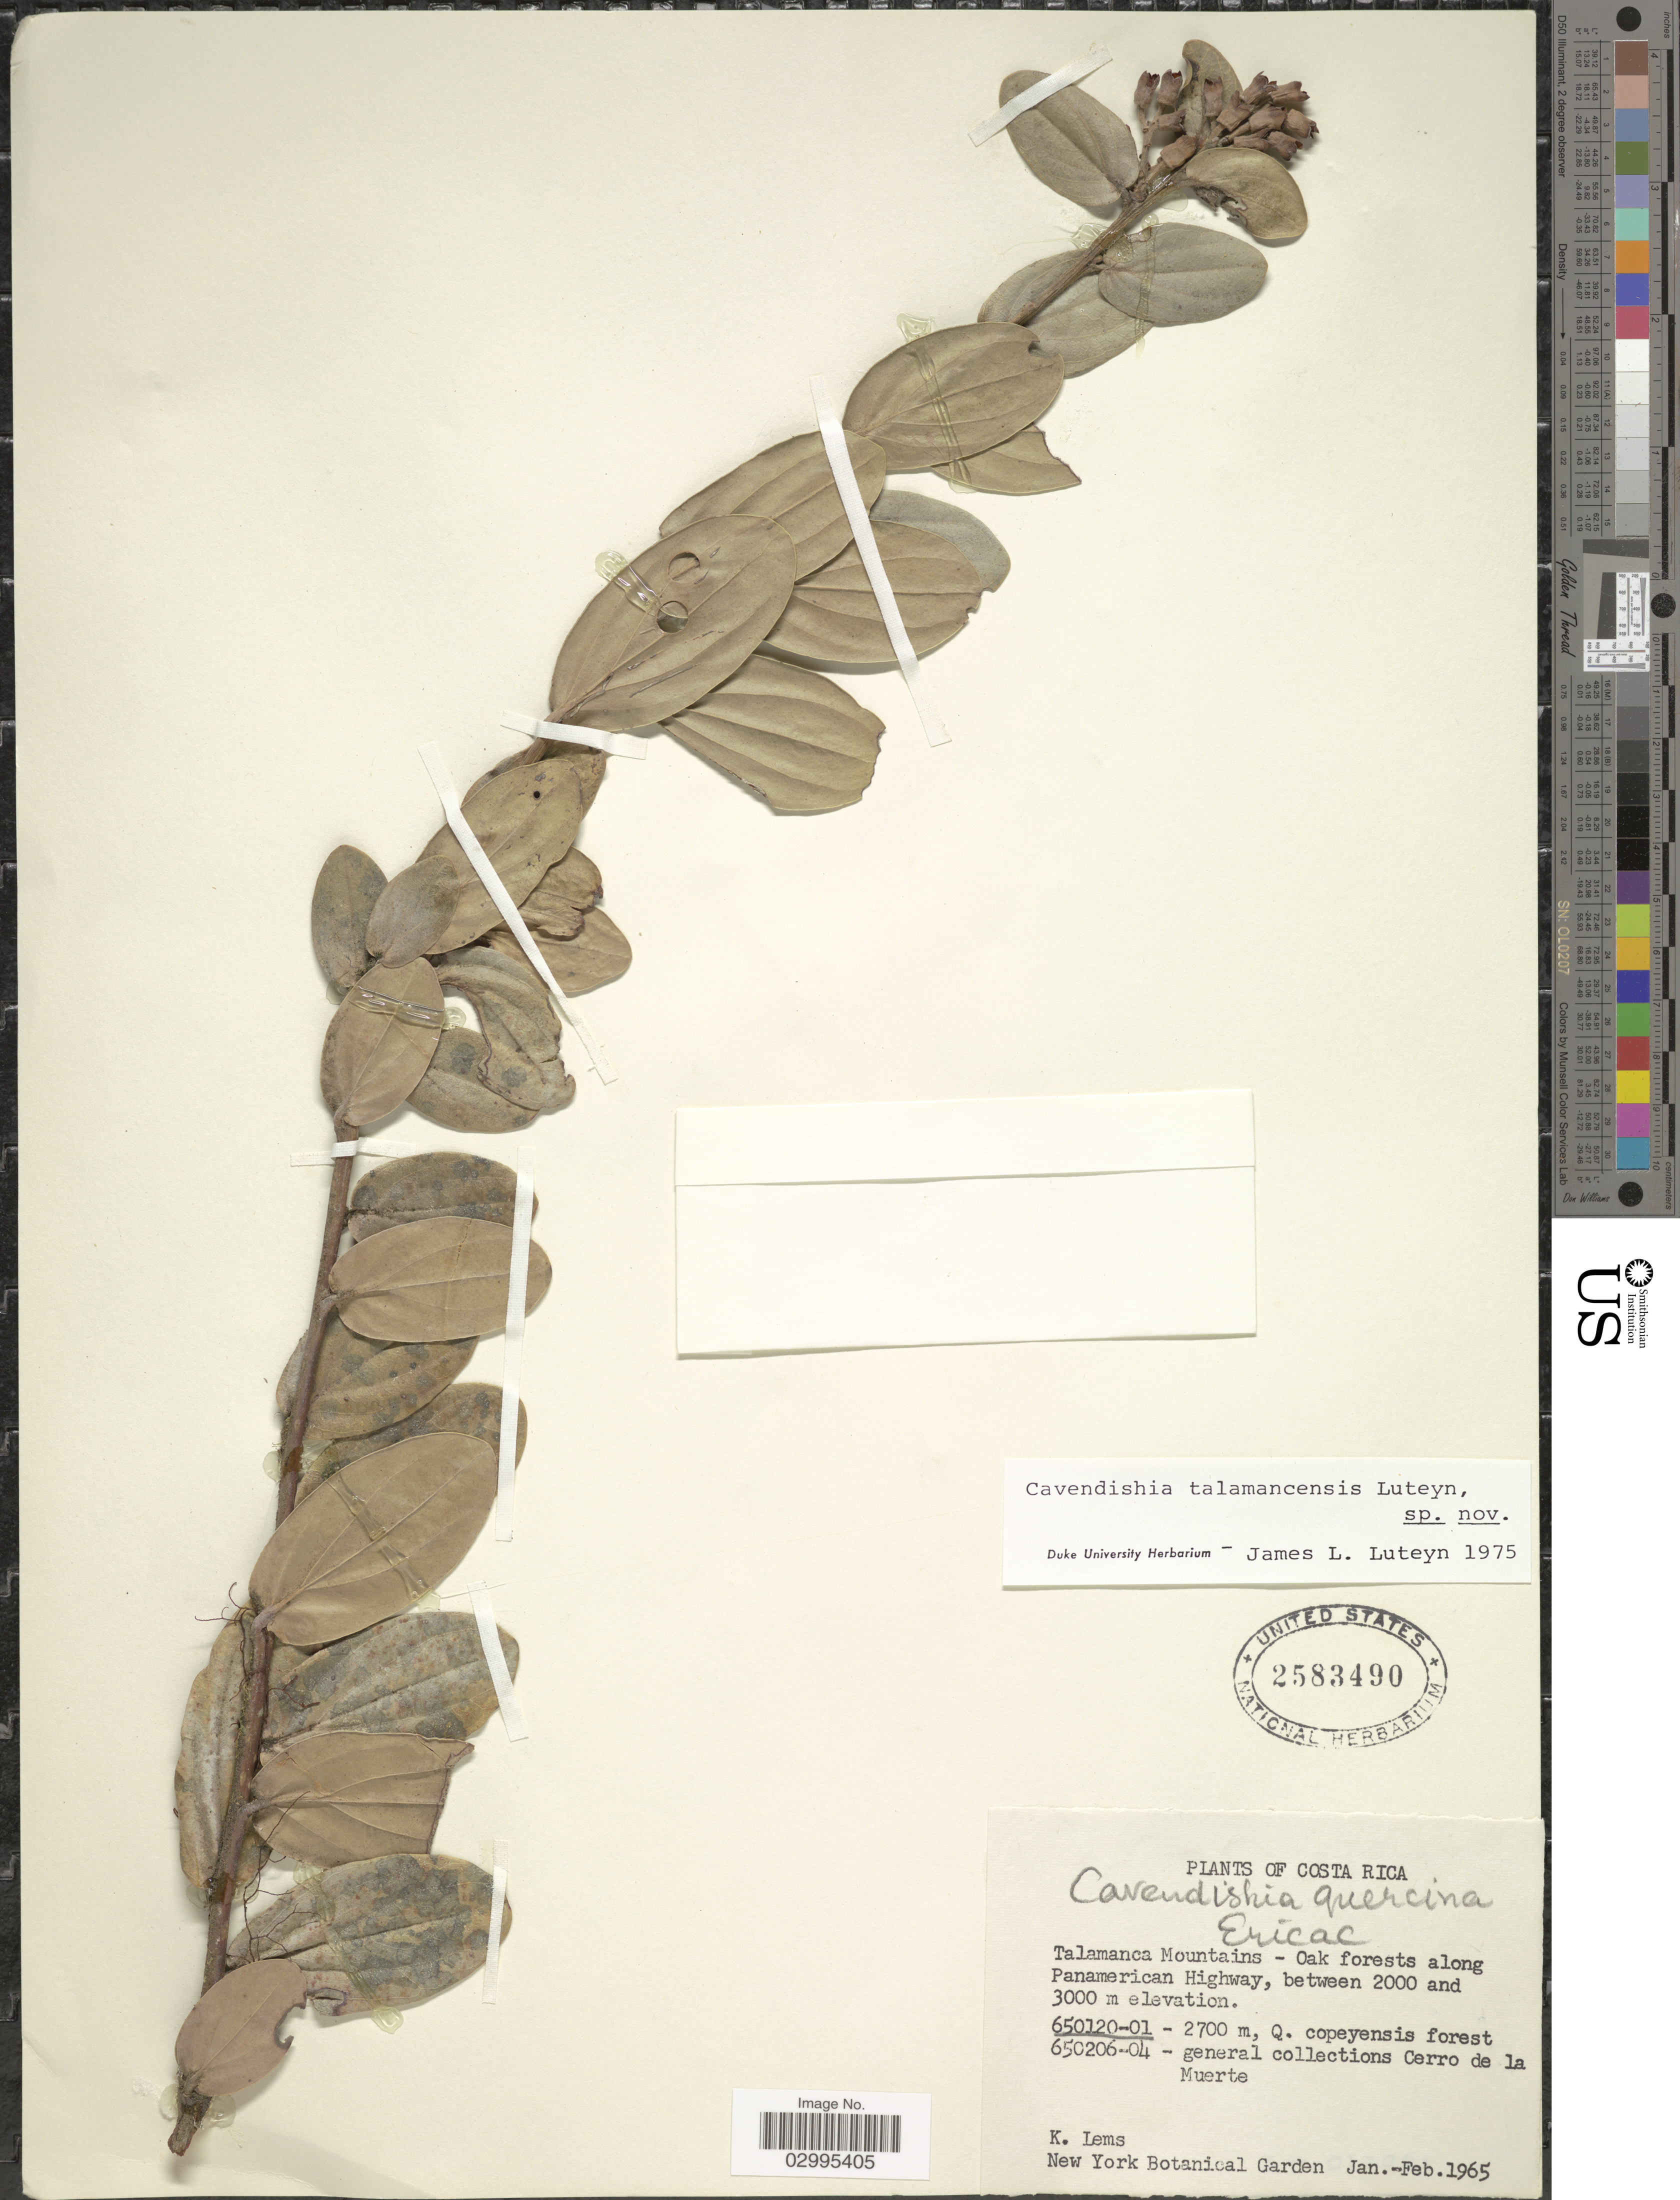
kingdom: Plantae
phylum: Tracheophyta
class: Magnoliopsida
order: Ericales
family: Ericaceae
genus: Cavendishia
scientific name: Cavendishia talamancensis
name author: Luteyn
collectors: K. Lems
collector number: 650120-01?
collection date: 1965-01/1965-02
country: Costa Rica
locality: Talamanca Mountains - Oak forests along Panamerican Highway. Cerro de la Muerte [unsure placement]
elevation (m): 2700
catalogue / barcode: US 2583490